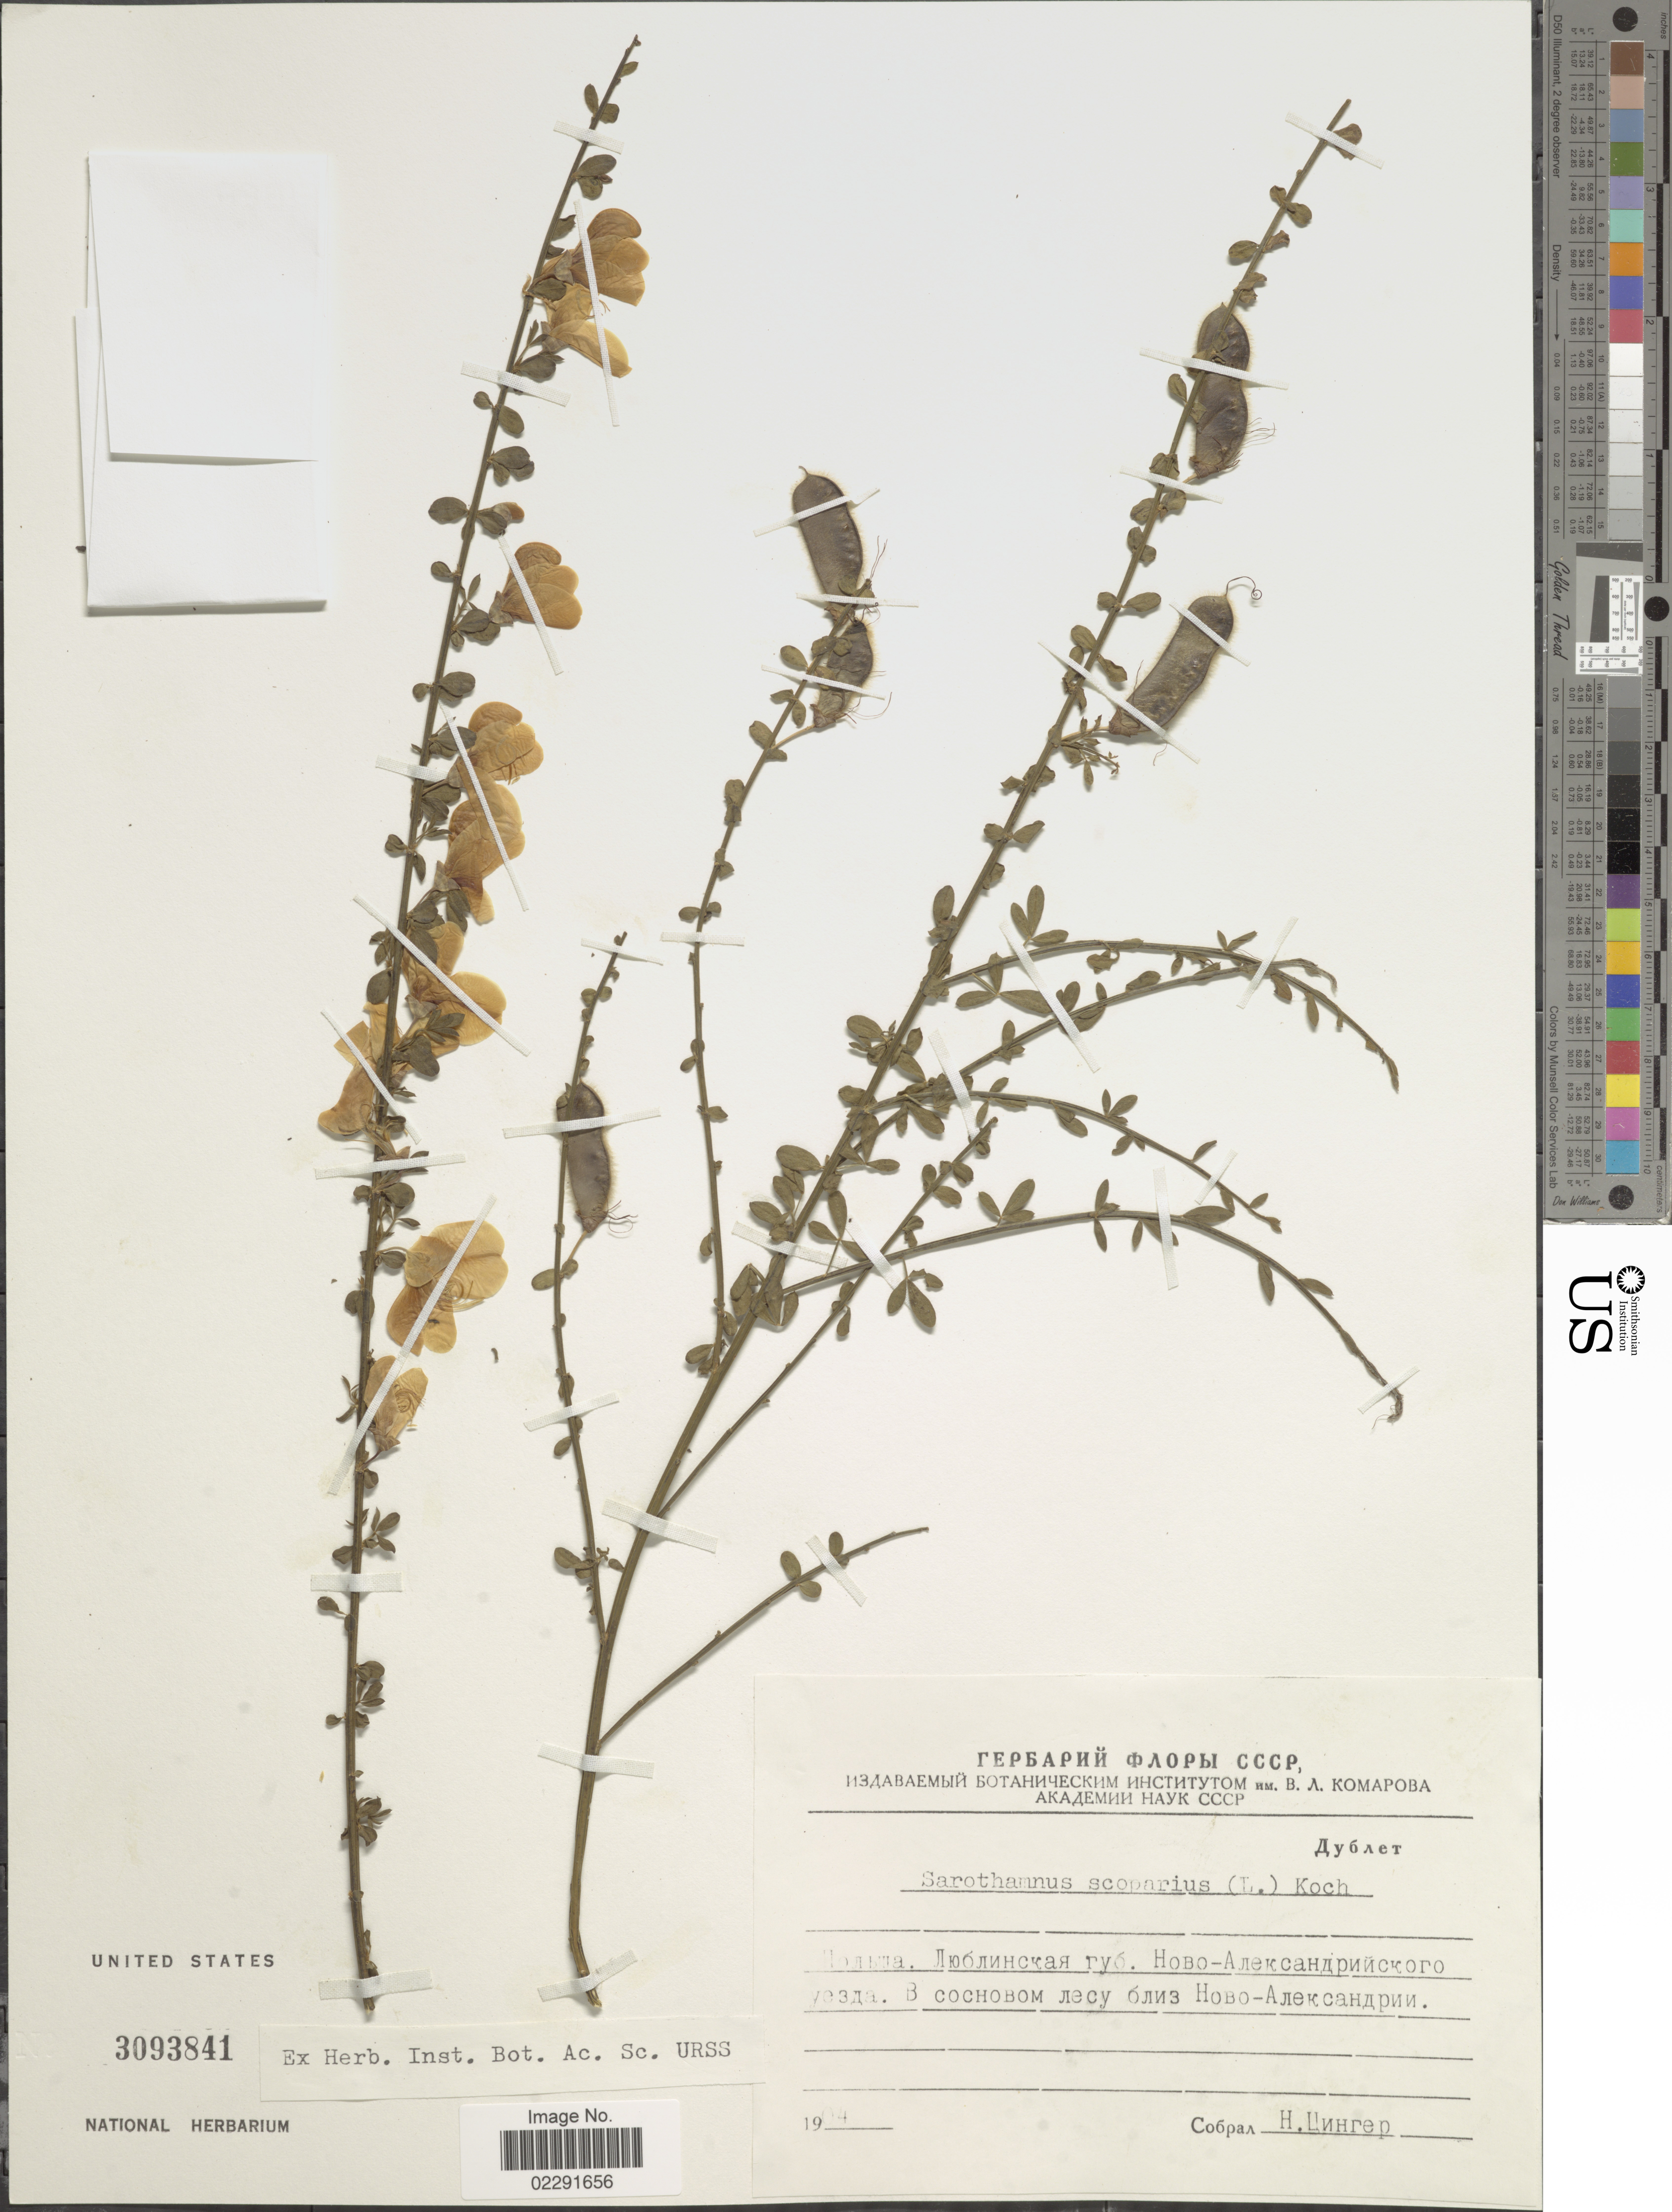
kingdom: Plantae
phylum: Tracheophyta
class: Magnoliopsida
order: Fabales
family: Fabaceae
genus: Cytisus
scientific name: Cytisus scoparius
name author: (L.) Link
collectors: N. Tsinger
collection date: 1904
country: Poland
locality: Aleksandrów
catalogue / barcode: US 3093841